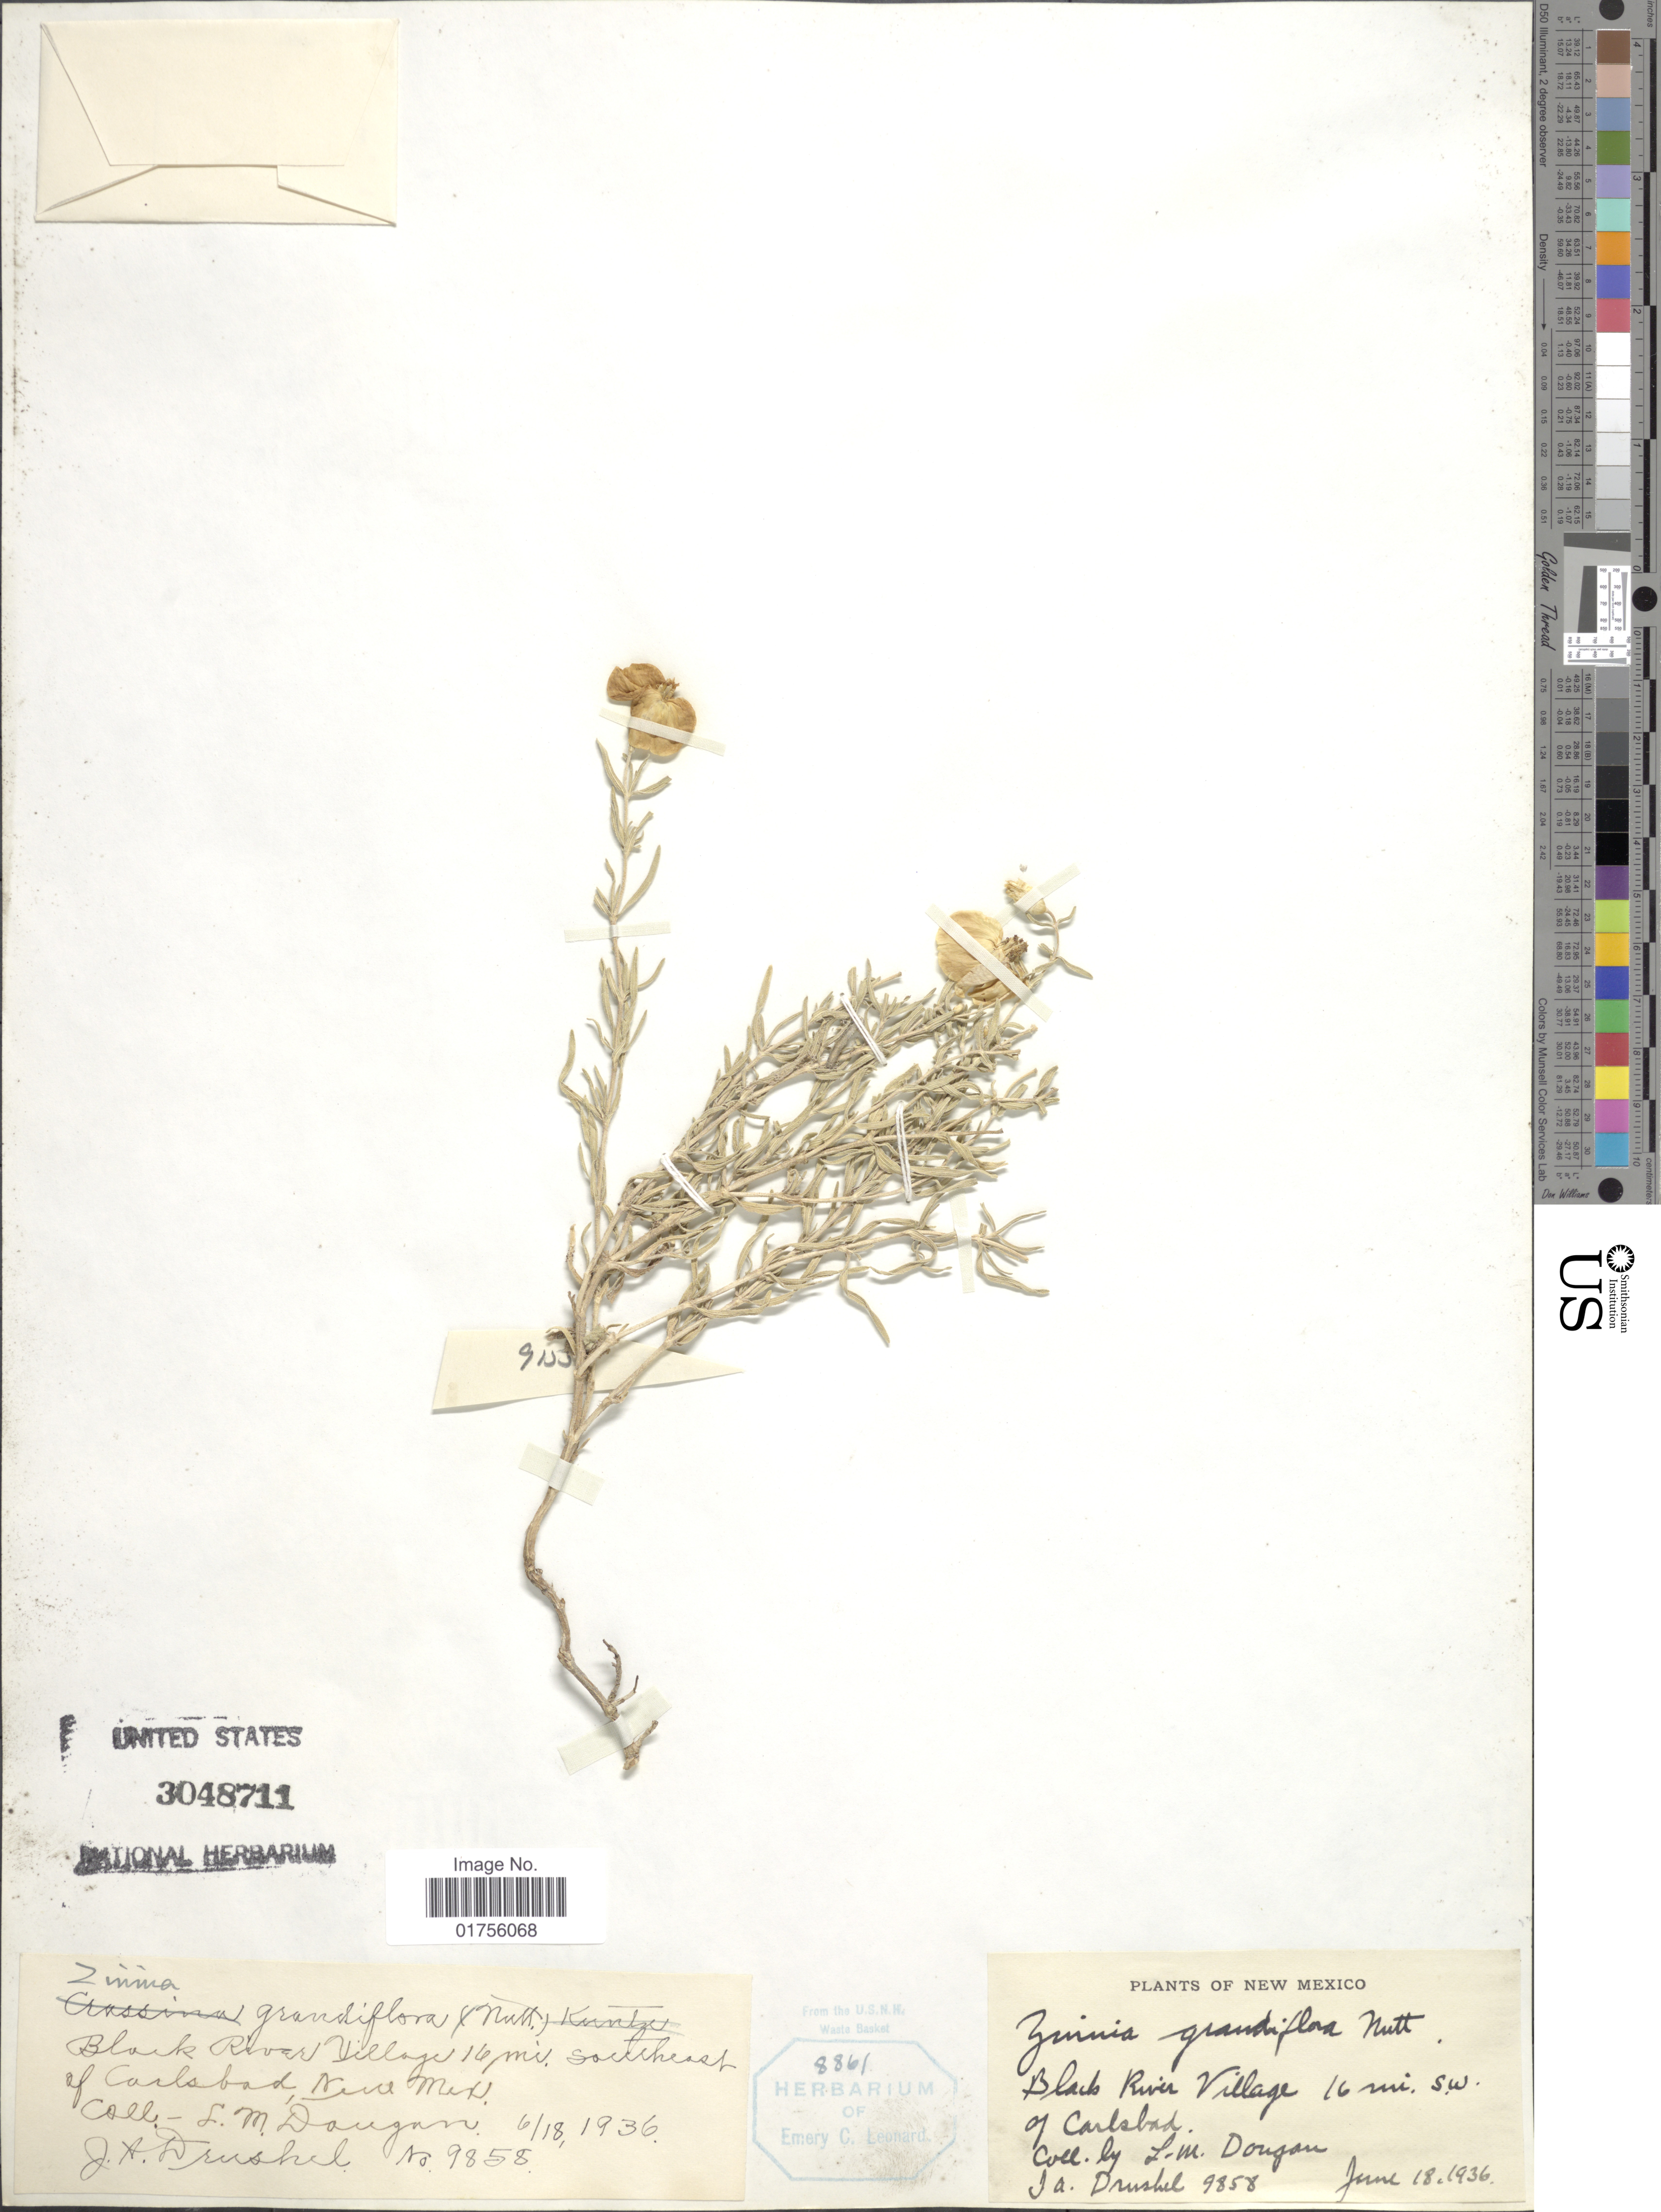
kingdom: Plantae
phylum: Tracheophyta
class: Magnoliopsida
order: Asterales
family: Asteraceae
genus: Zinnia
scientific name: Zinnia grandiflora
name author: Nutt.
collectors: L. Dougan & J. A. Drushel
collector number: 9858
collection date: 1936-06-18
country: United States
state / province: New Mexico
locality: Black River Valley 16 mi. S. W. of Carlsbad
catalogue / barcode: US 3048711